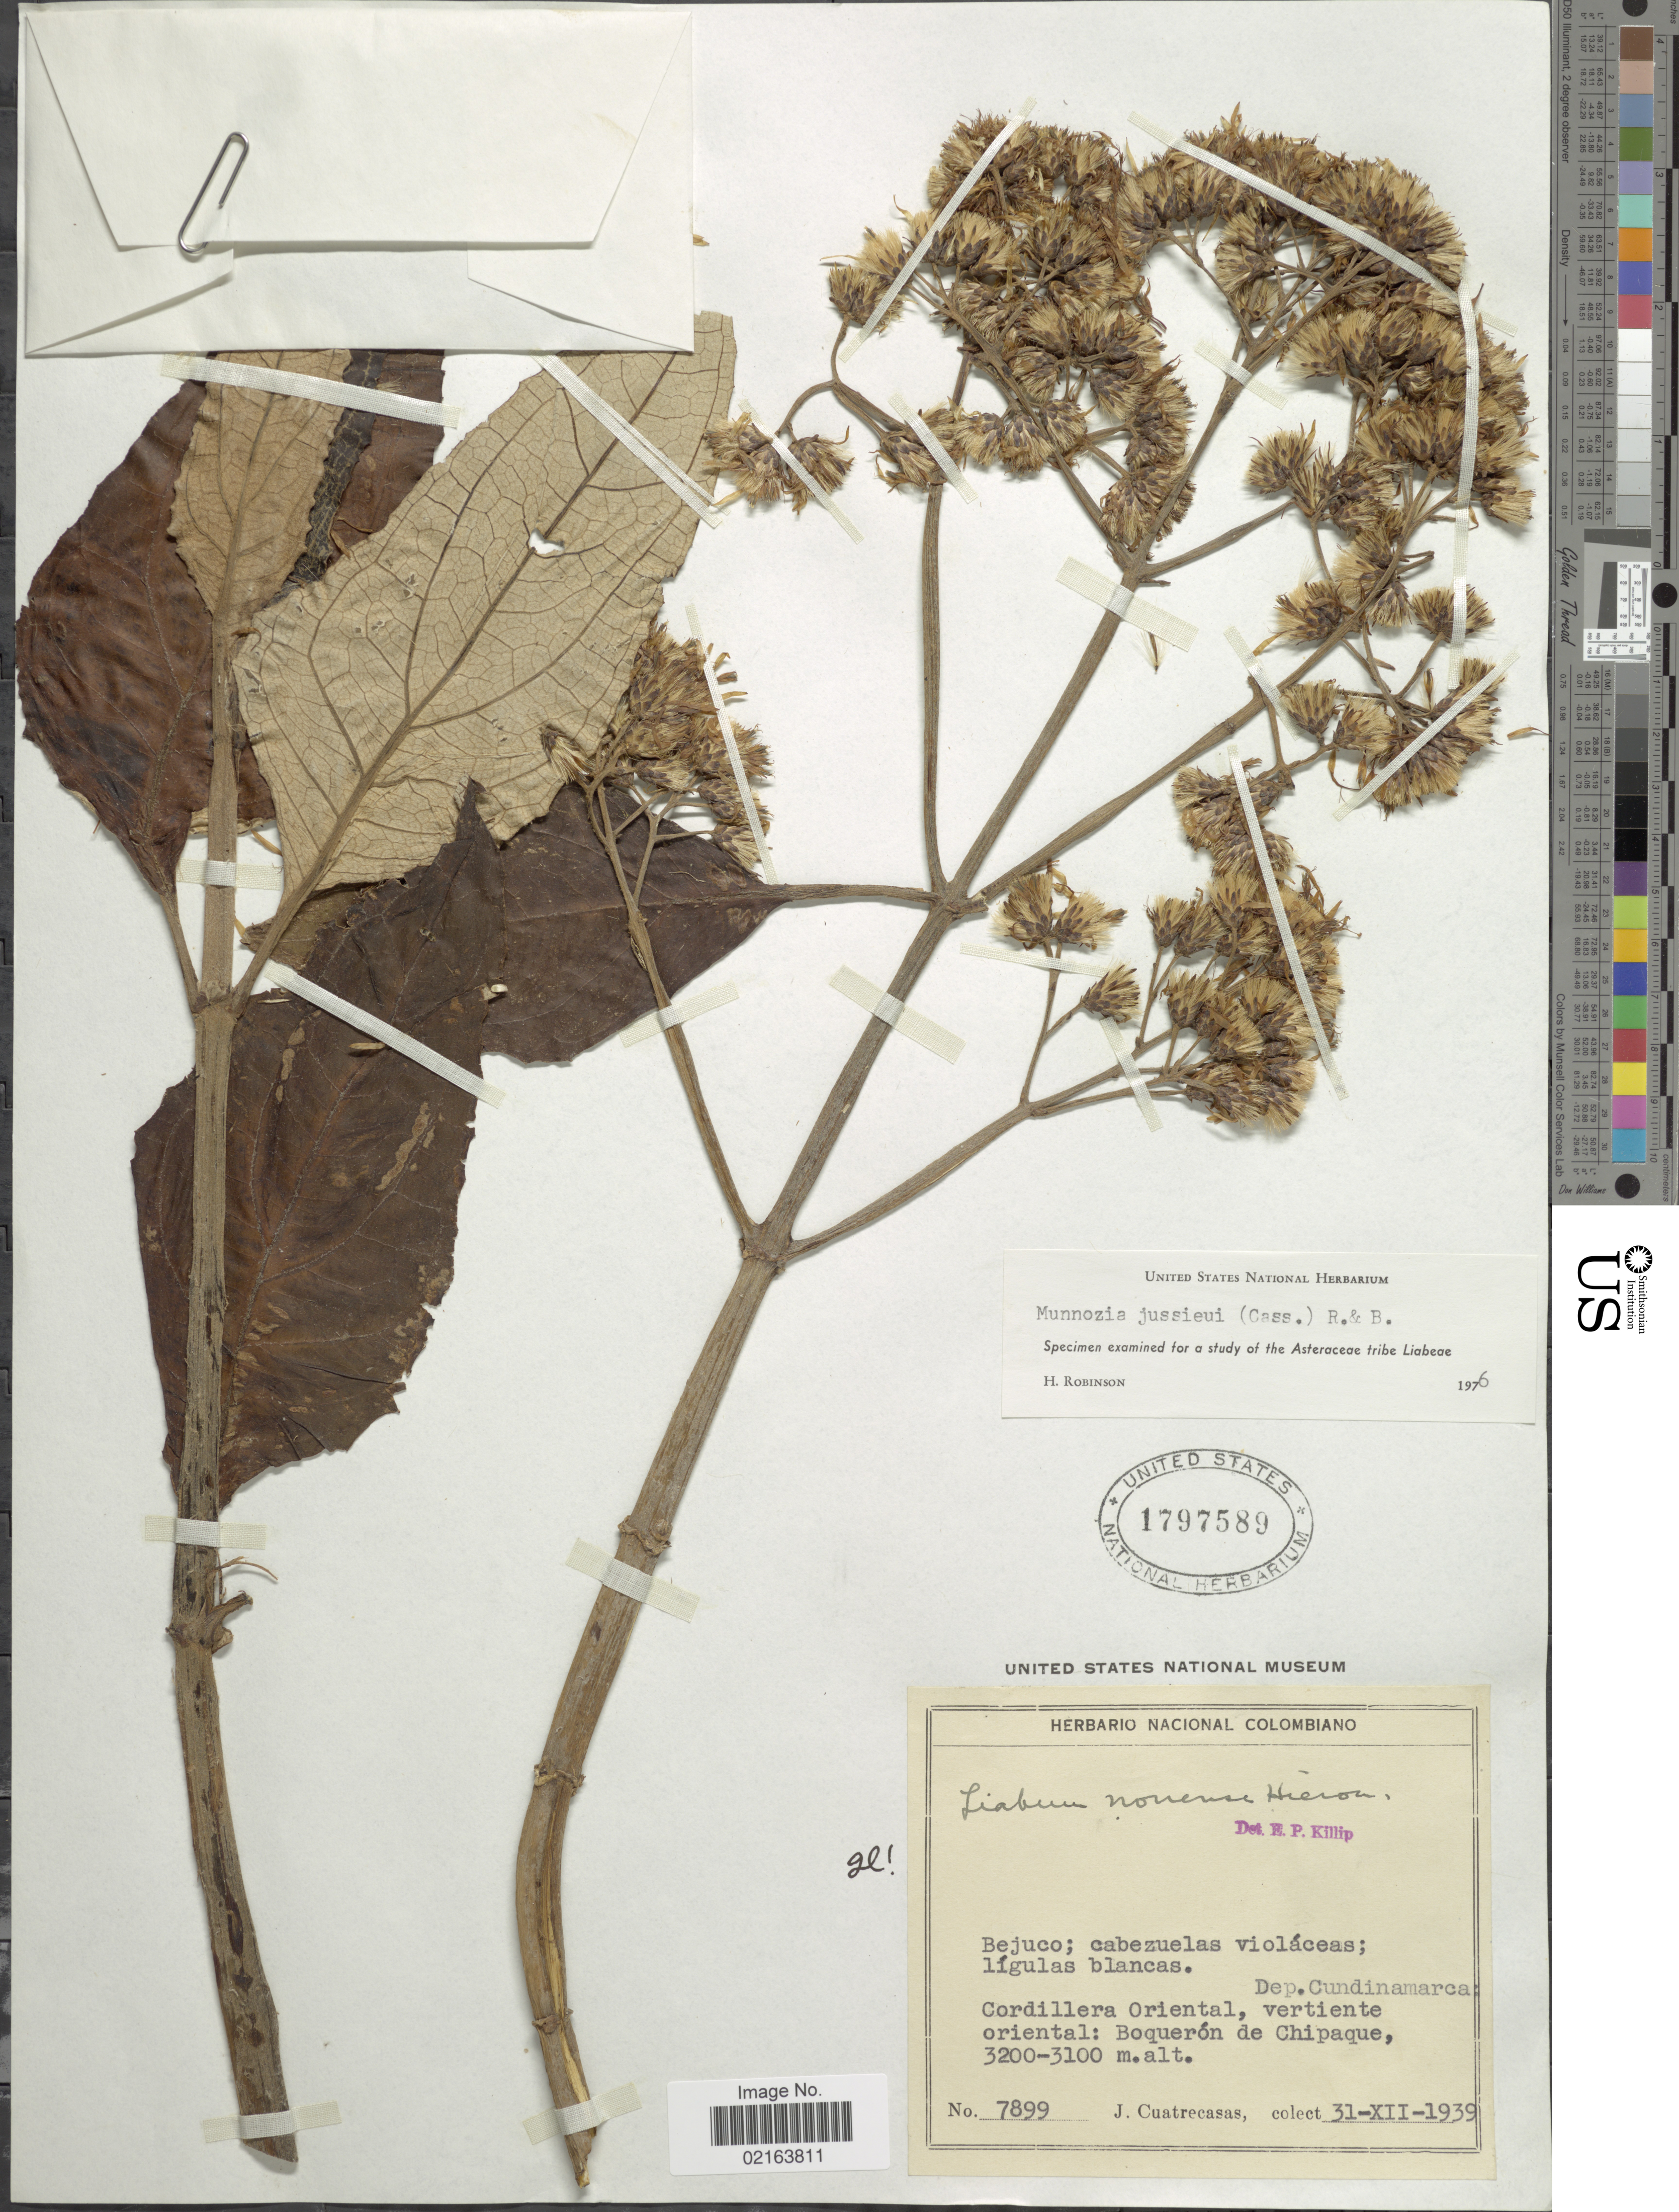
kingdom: Plantae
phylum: Tracheophyta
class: Magnoliopsida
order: Asterales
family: Asteraceae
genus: Munnozia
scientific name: Munnozia jussieui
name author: (Cass.) H. Rob. & Brettell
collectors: J. Cuatrecasas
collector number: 7899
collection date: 1939-12-31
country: Colombia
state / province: Cundinamarca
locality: Dep. Cundinamarca, Cordillera Oriental, vertiente oriental: Boqueron de Chipaque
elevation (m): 3100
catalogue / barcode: US 1797589